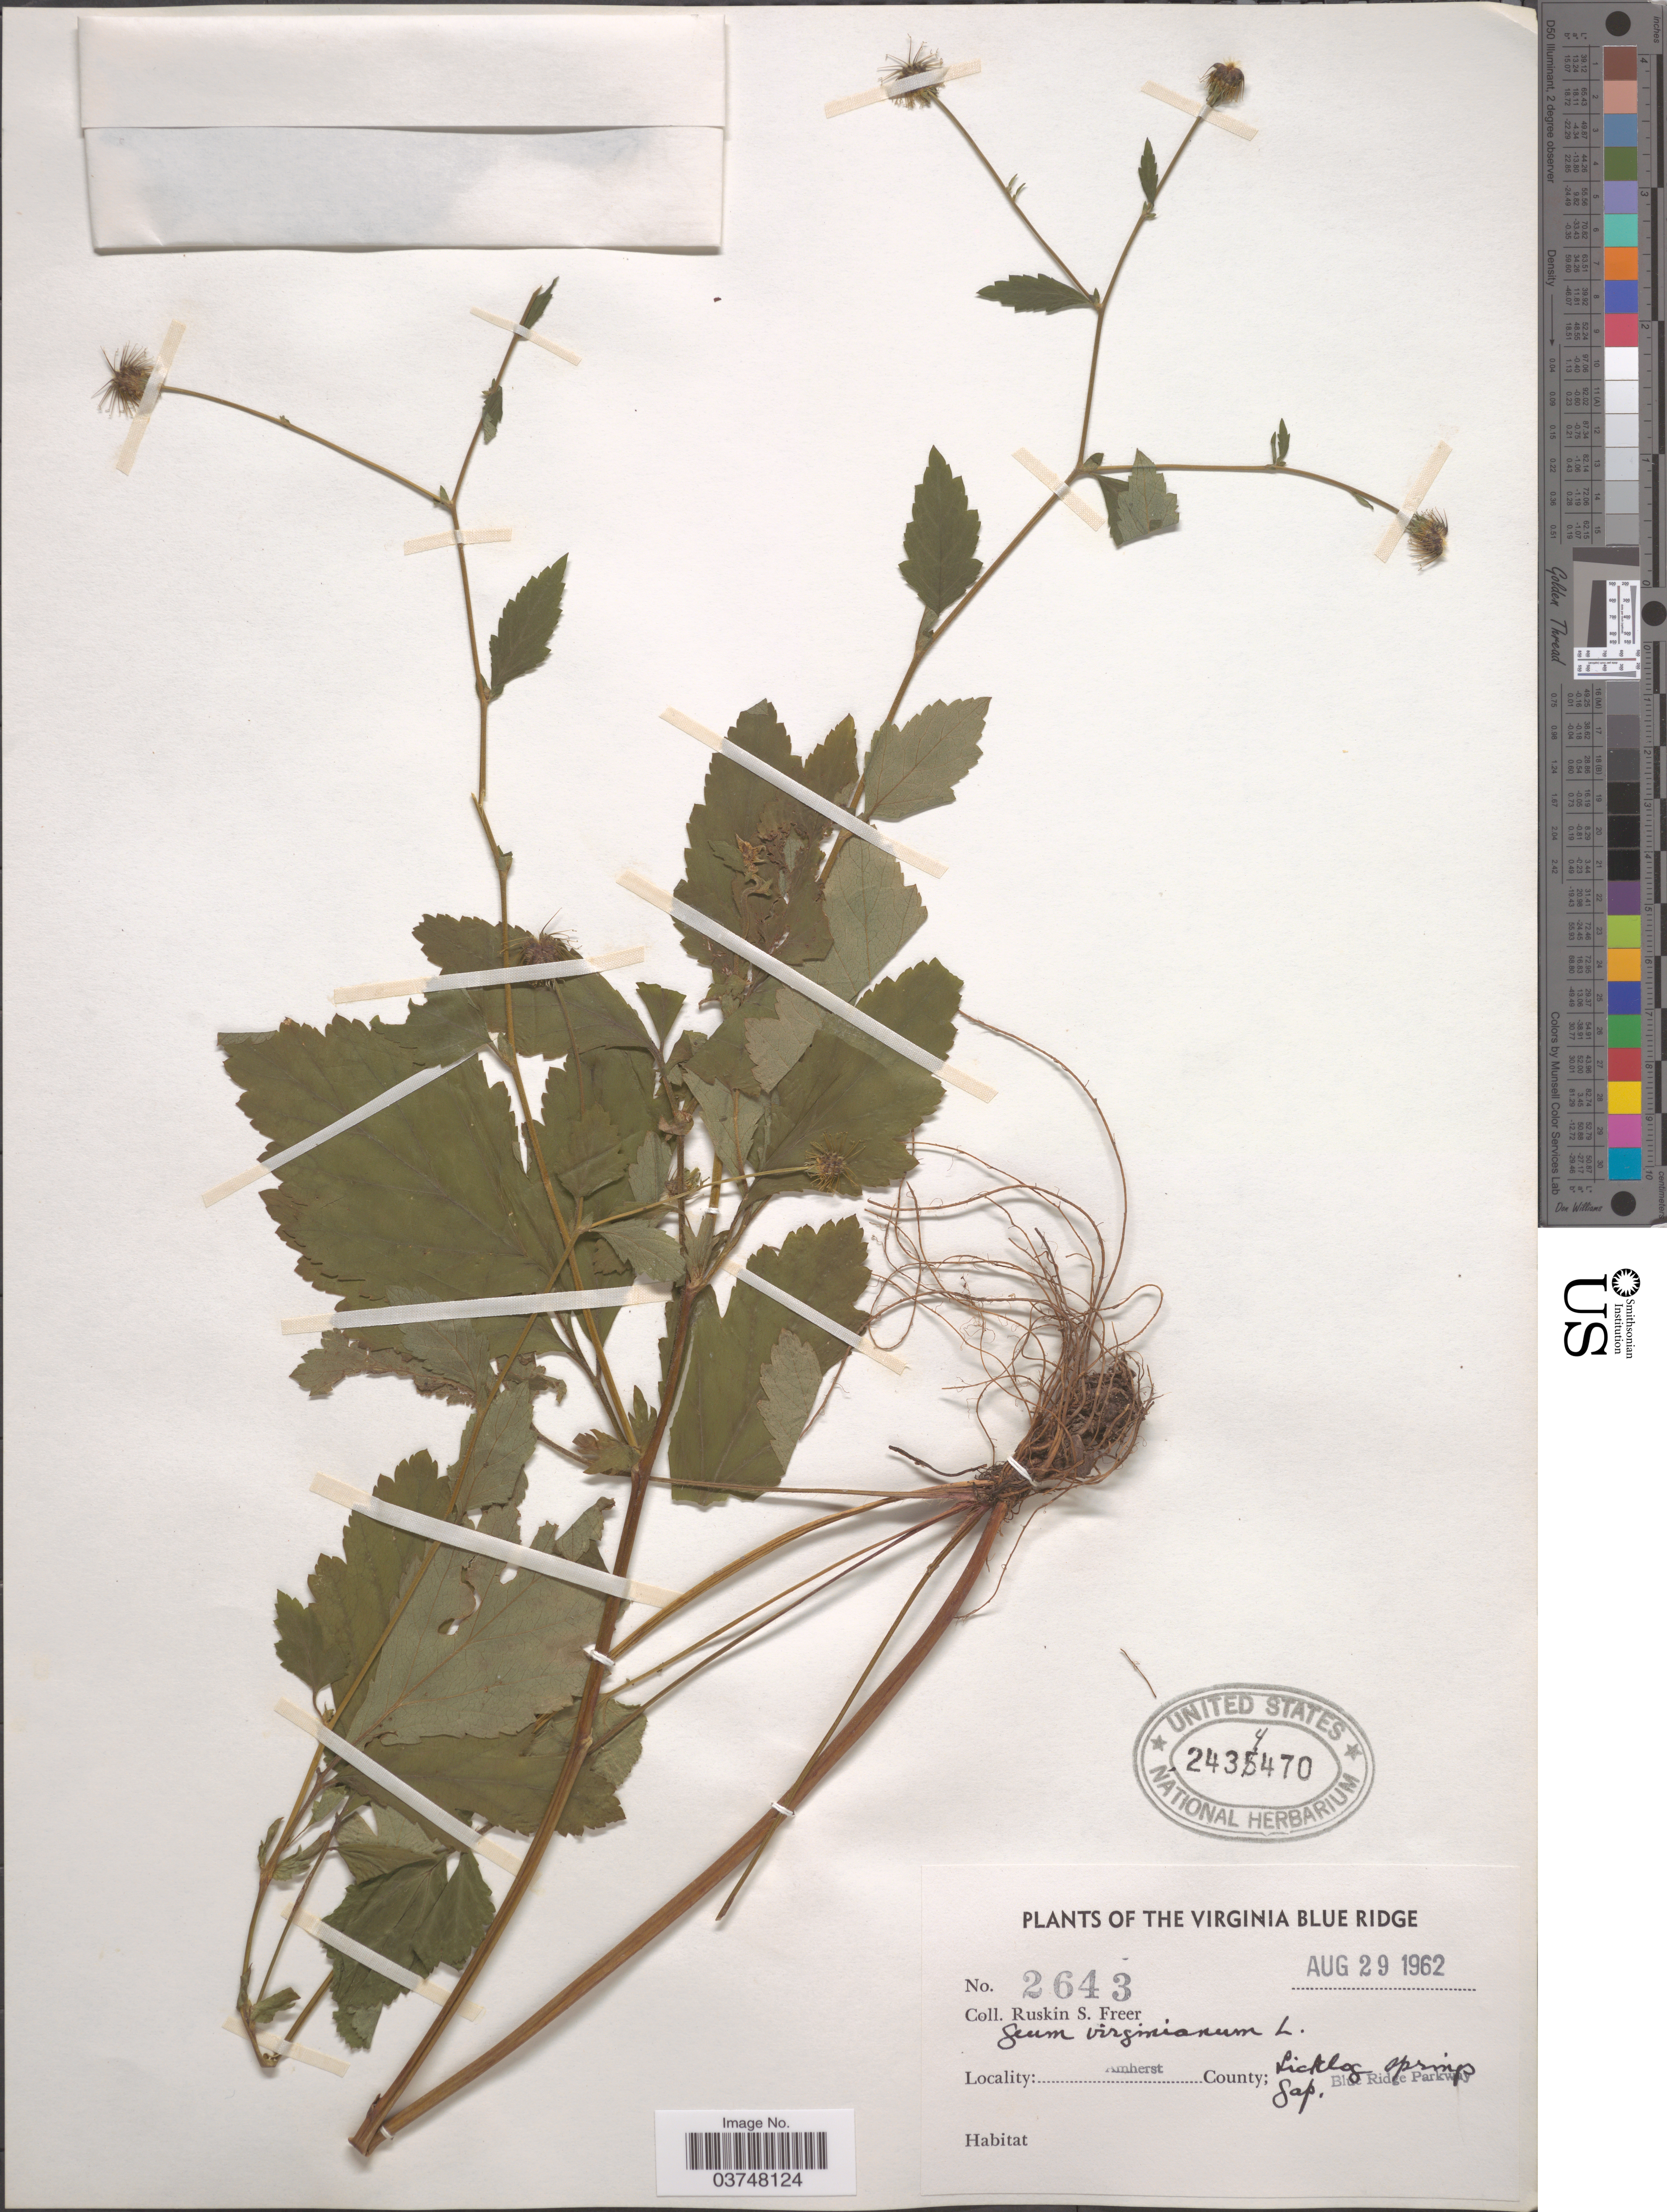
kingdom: Plantae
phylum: Tracheophyta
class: Magnoliopsida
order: Rosales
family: Rosaceae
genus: Geum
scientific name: Geum virginianum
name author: L.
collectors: R. Freer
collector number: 2643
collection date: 1962-08-29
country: United States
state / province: Virginia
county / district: Amherst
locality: The Virginia Blue Ridge. Amherst County; Licklog springs Gap. Blue Ridge Parkway.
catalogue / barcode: US 2434470